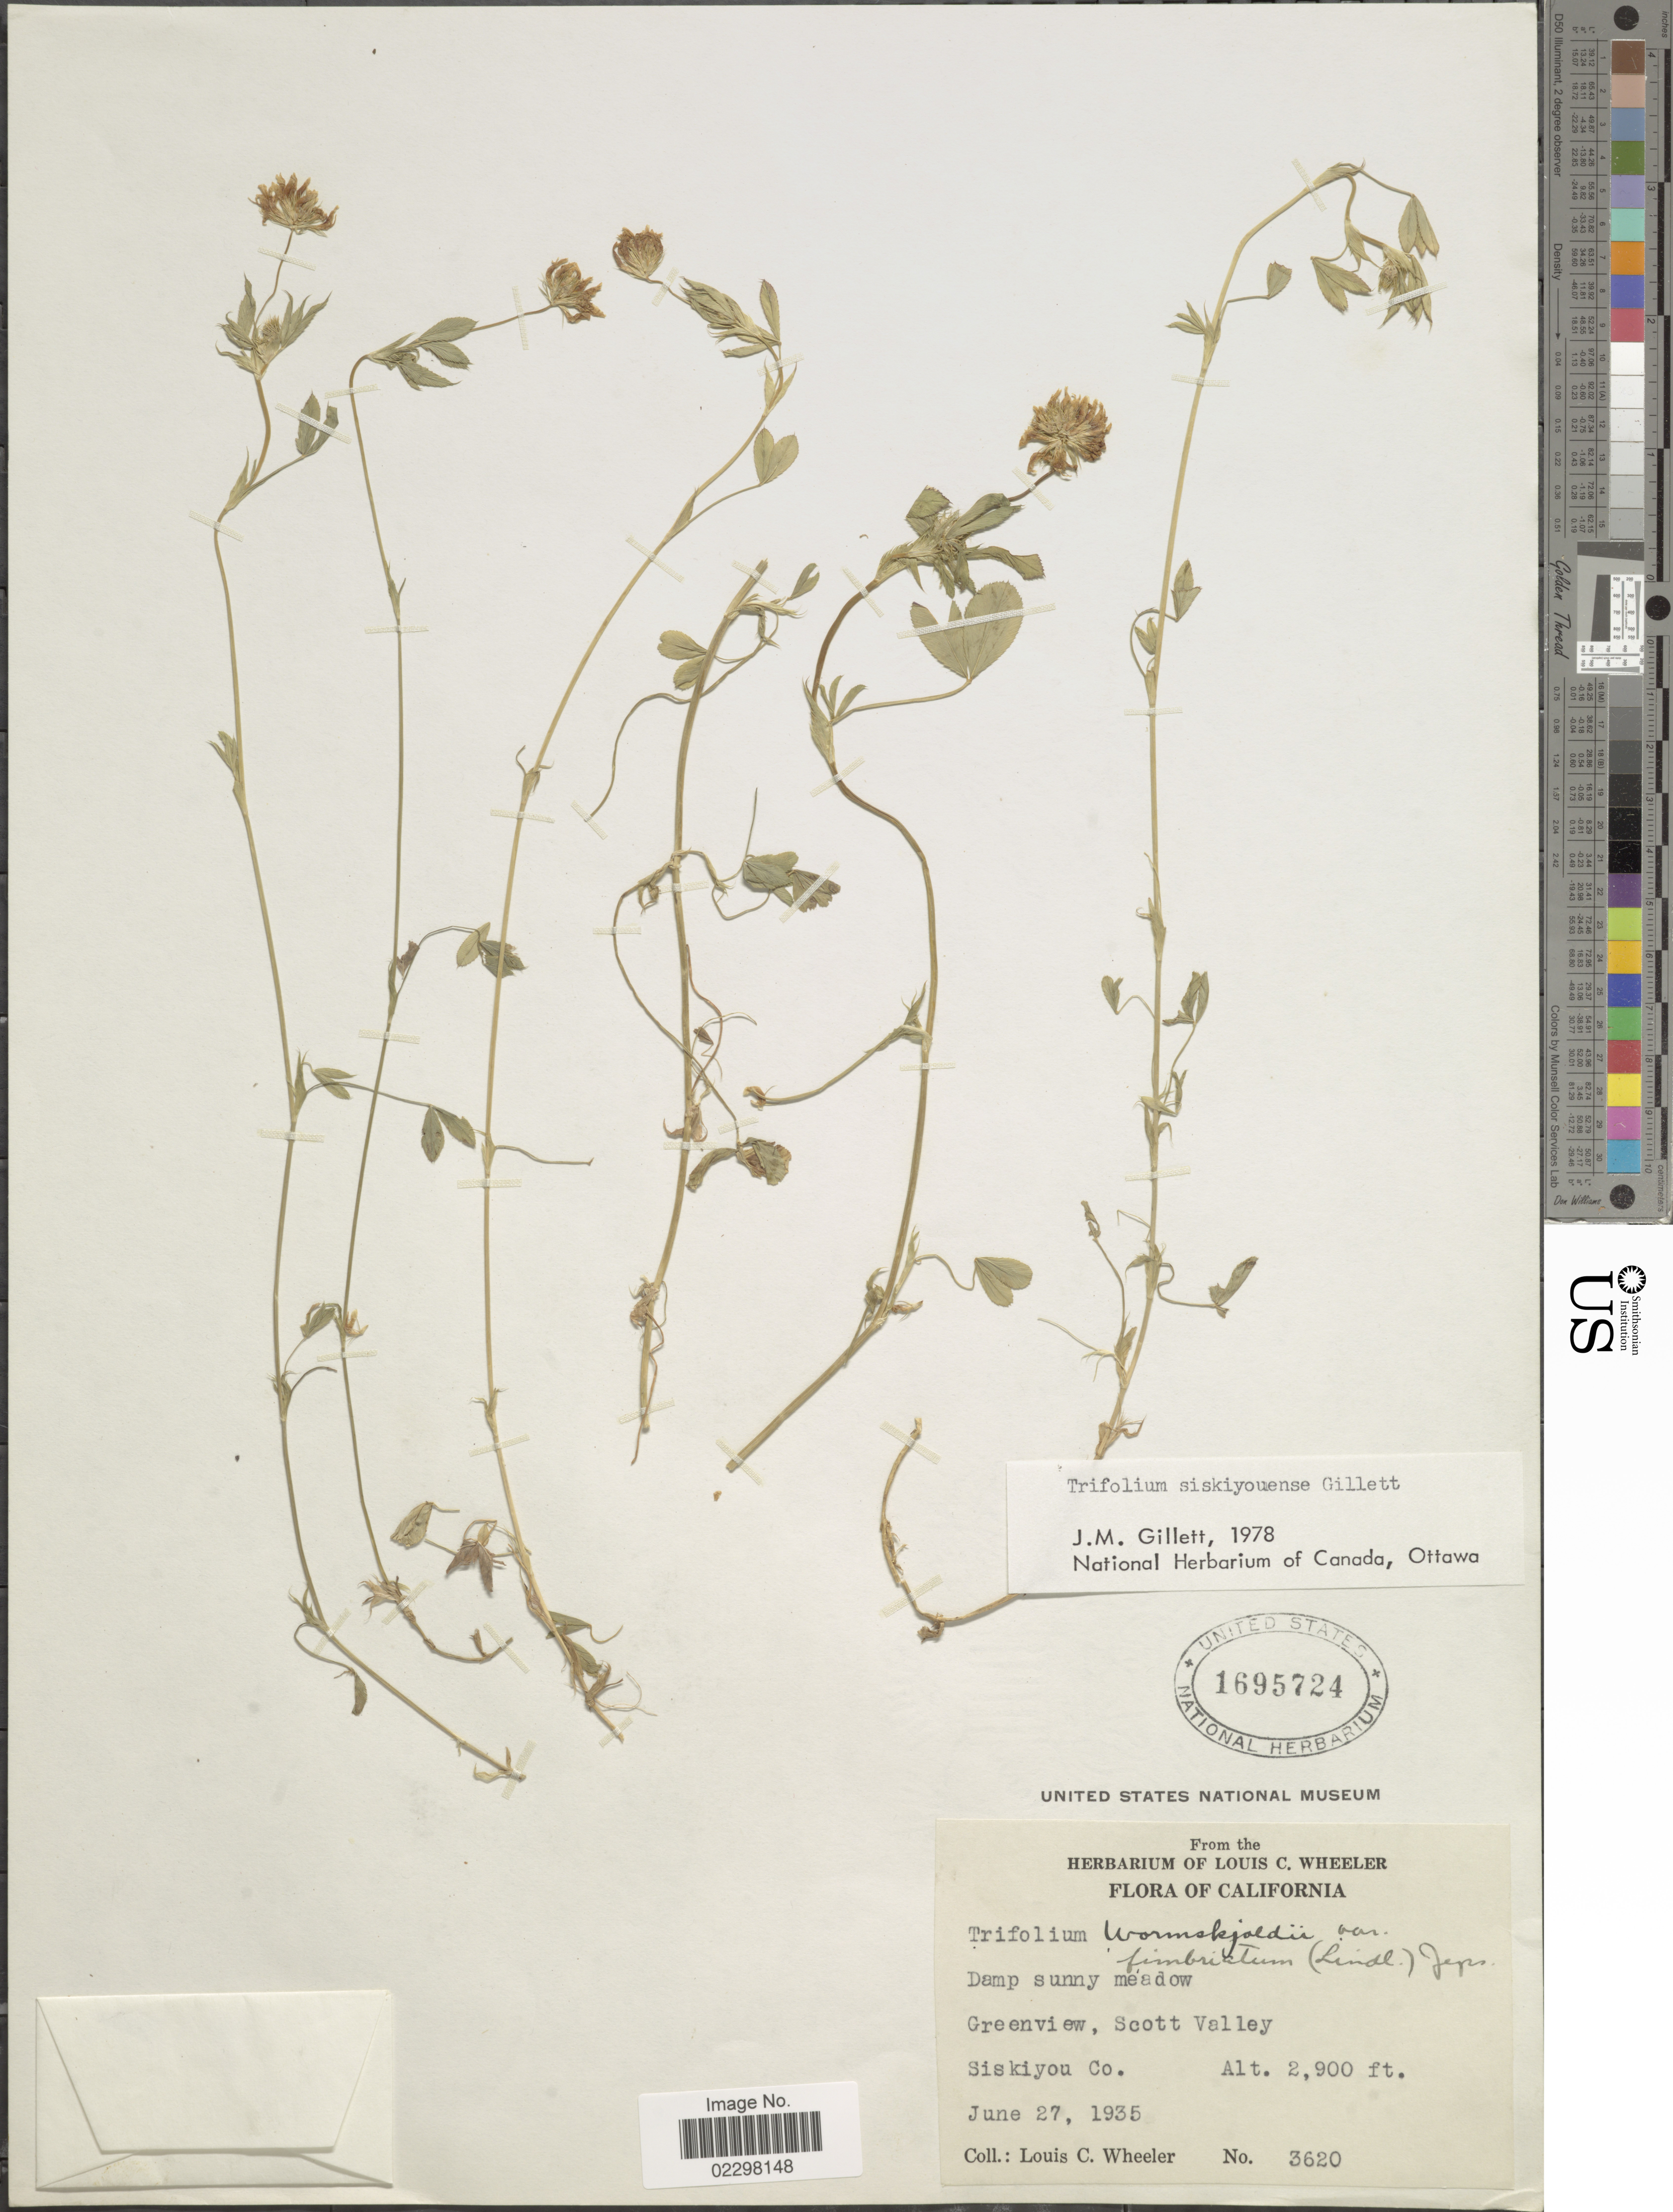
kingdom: Plantae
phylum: Tracheophyta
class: Magnoliopsida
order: Fabales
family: Fabaceae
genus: Trifolium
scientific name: Trifolium siskiyouense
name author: J.M. Gillett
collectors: L. C. Wheeler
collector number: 3620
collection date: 1935-06-27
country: United States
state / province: California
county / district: Siskiyou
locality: Greenview, Scott Valley, Siskiyou Co.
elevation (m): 884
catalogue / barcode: US 1695724